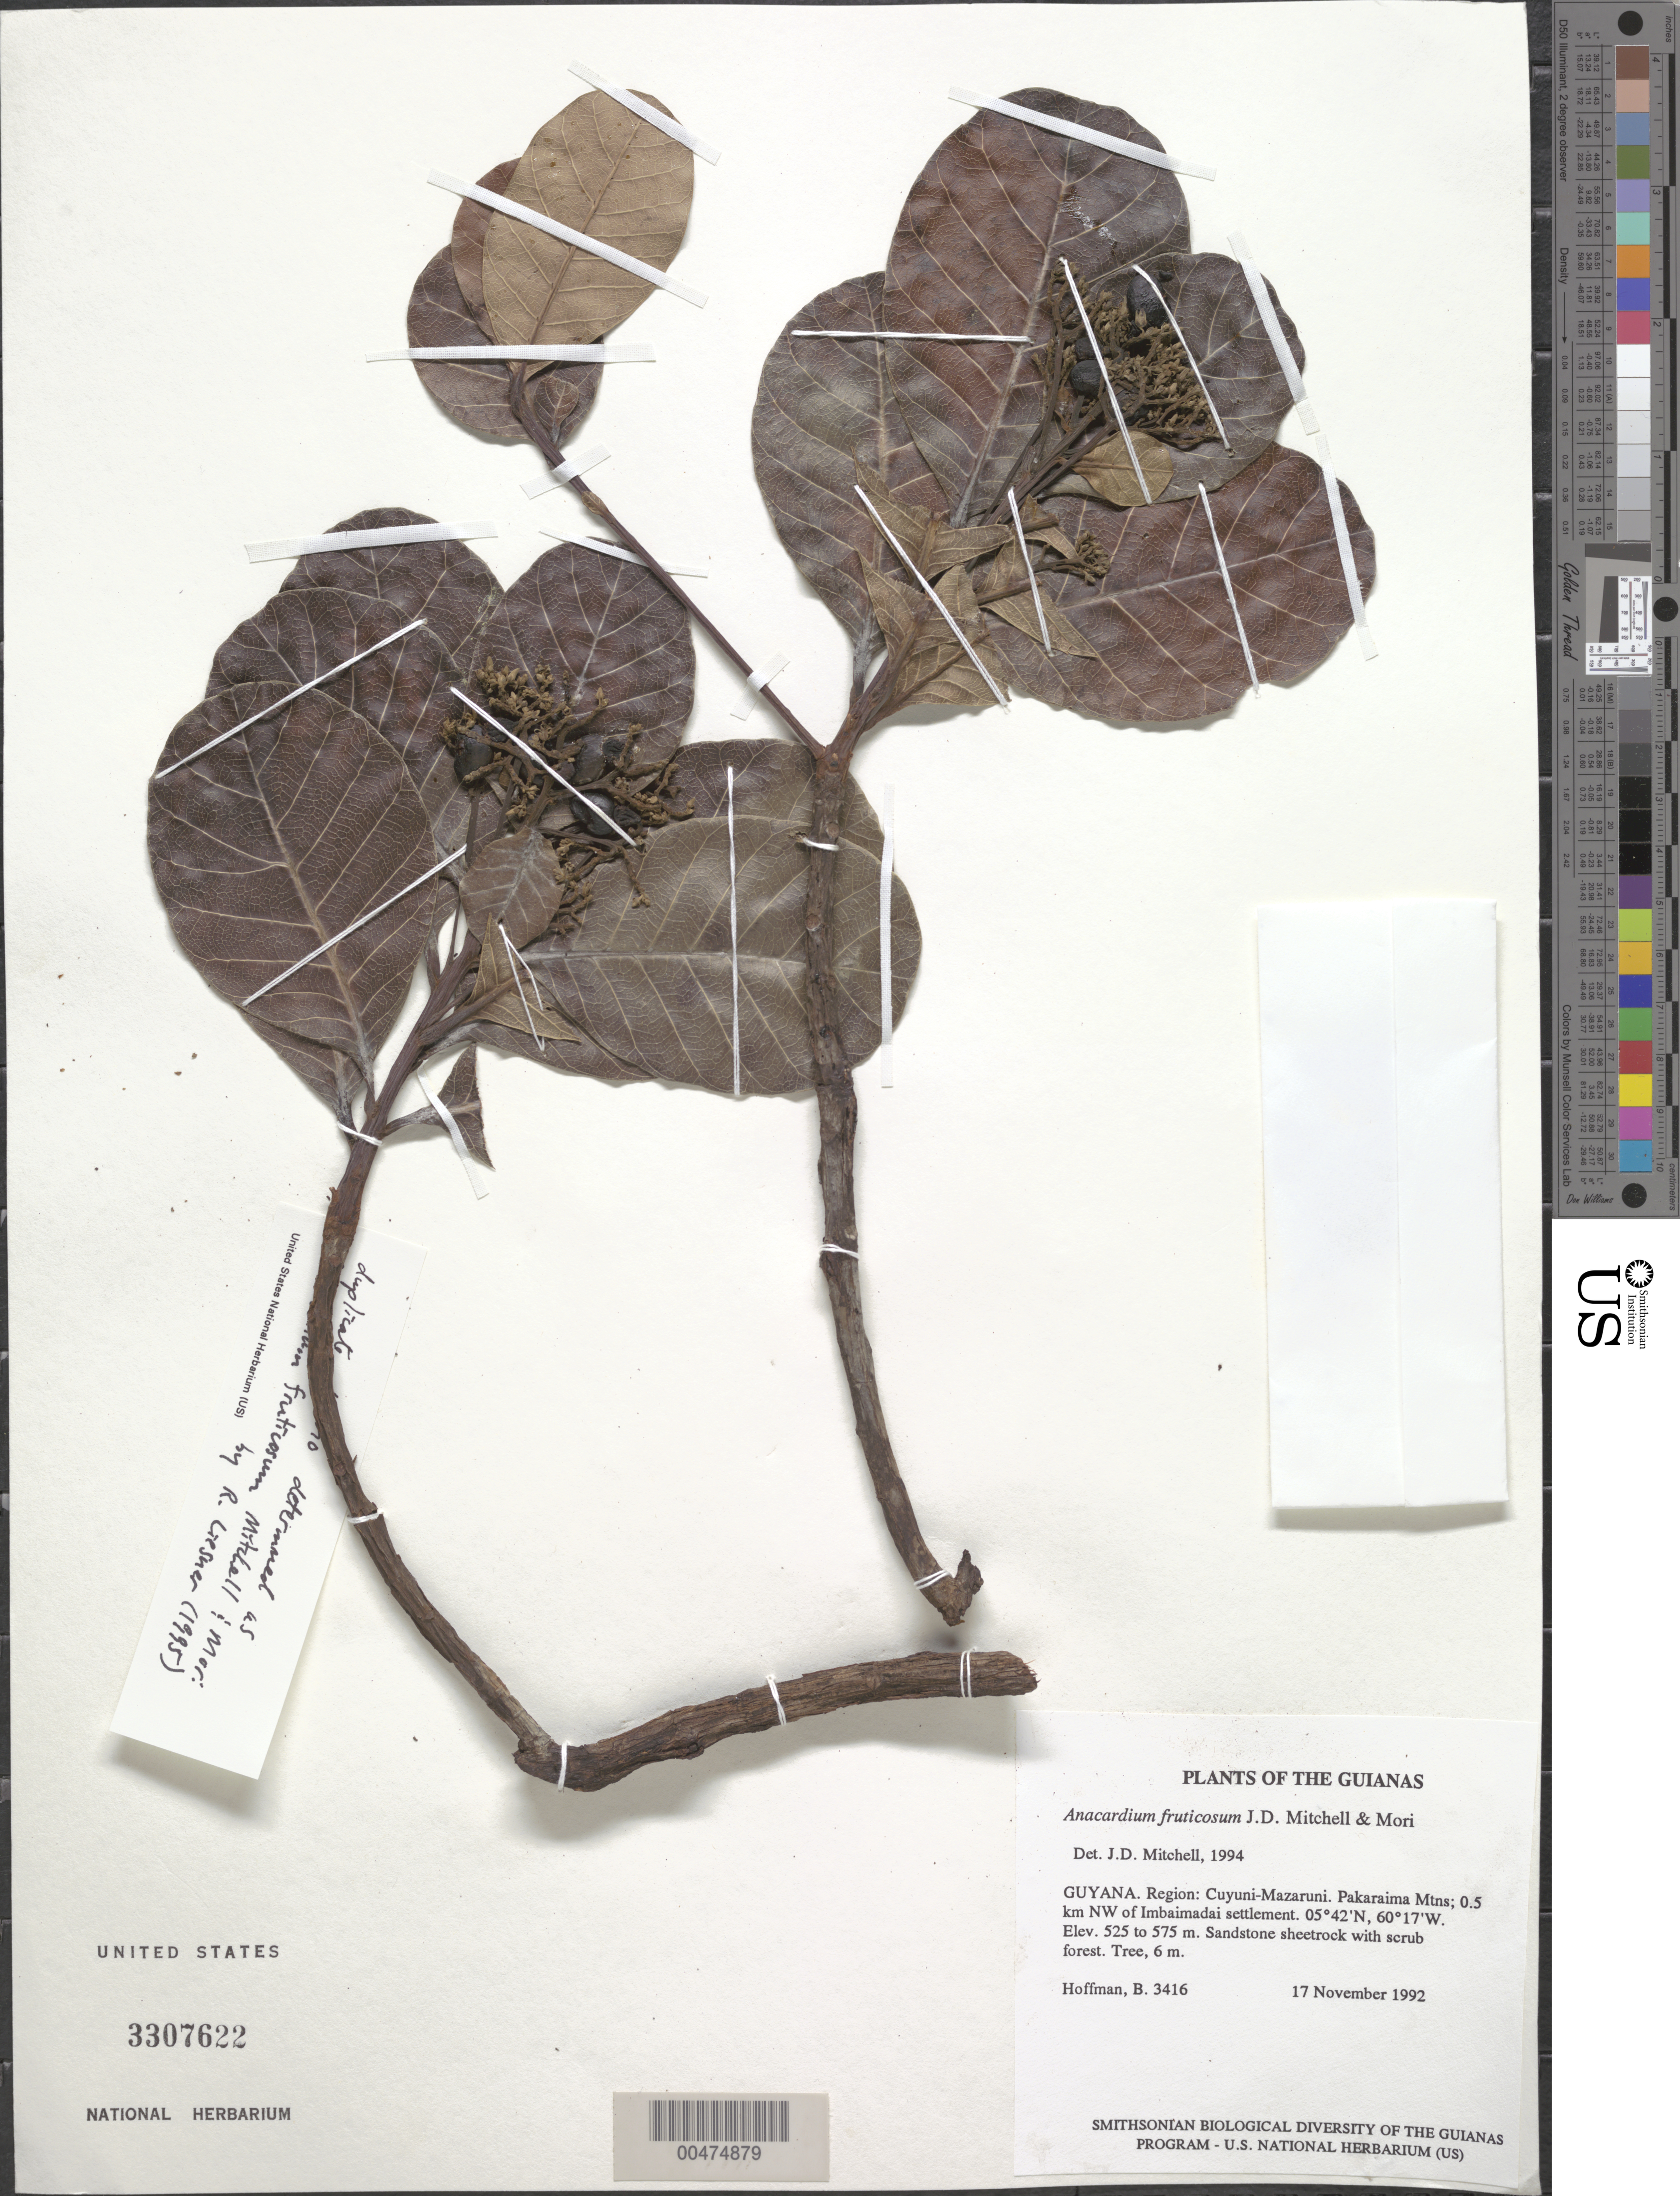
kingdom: Plantae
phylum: Tracheophyta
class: Magnoliopsida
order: Sapindales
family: Anacardiaceae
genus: Anacardium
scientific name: Anacardium fruticosum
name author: J.D. Mitch. & S.A. Mori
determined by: Mitchell, John D.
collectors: B. Hoffman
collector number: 3416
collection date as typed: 17 November 1992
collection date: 1992-11-17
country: Guyana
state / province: Cuyuni-Mazaruni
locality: Pakaraima Mountains; 0.5 km NW of Imbaimadai settlement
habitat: Sandstone sheetrock with scrub forest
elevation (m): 525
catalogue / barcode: US 3307622